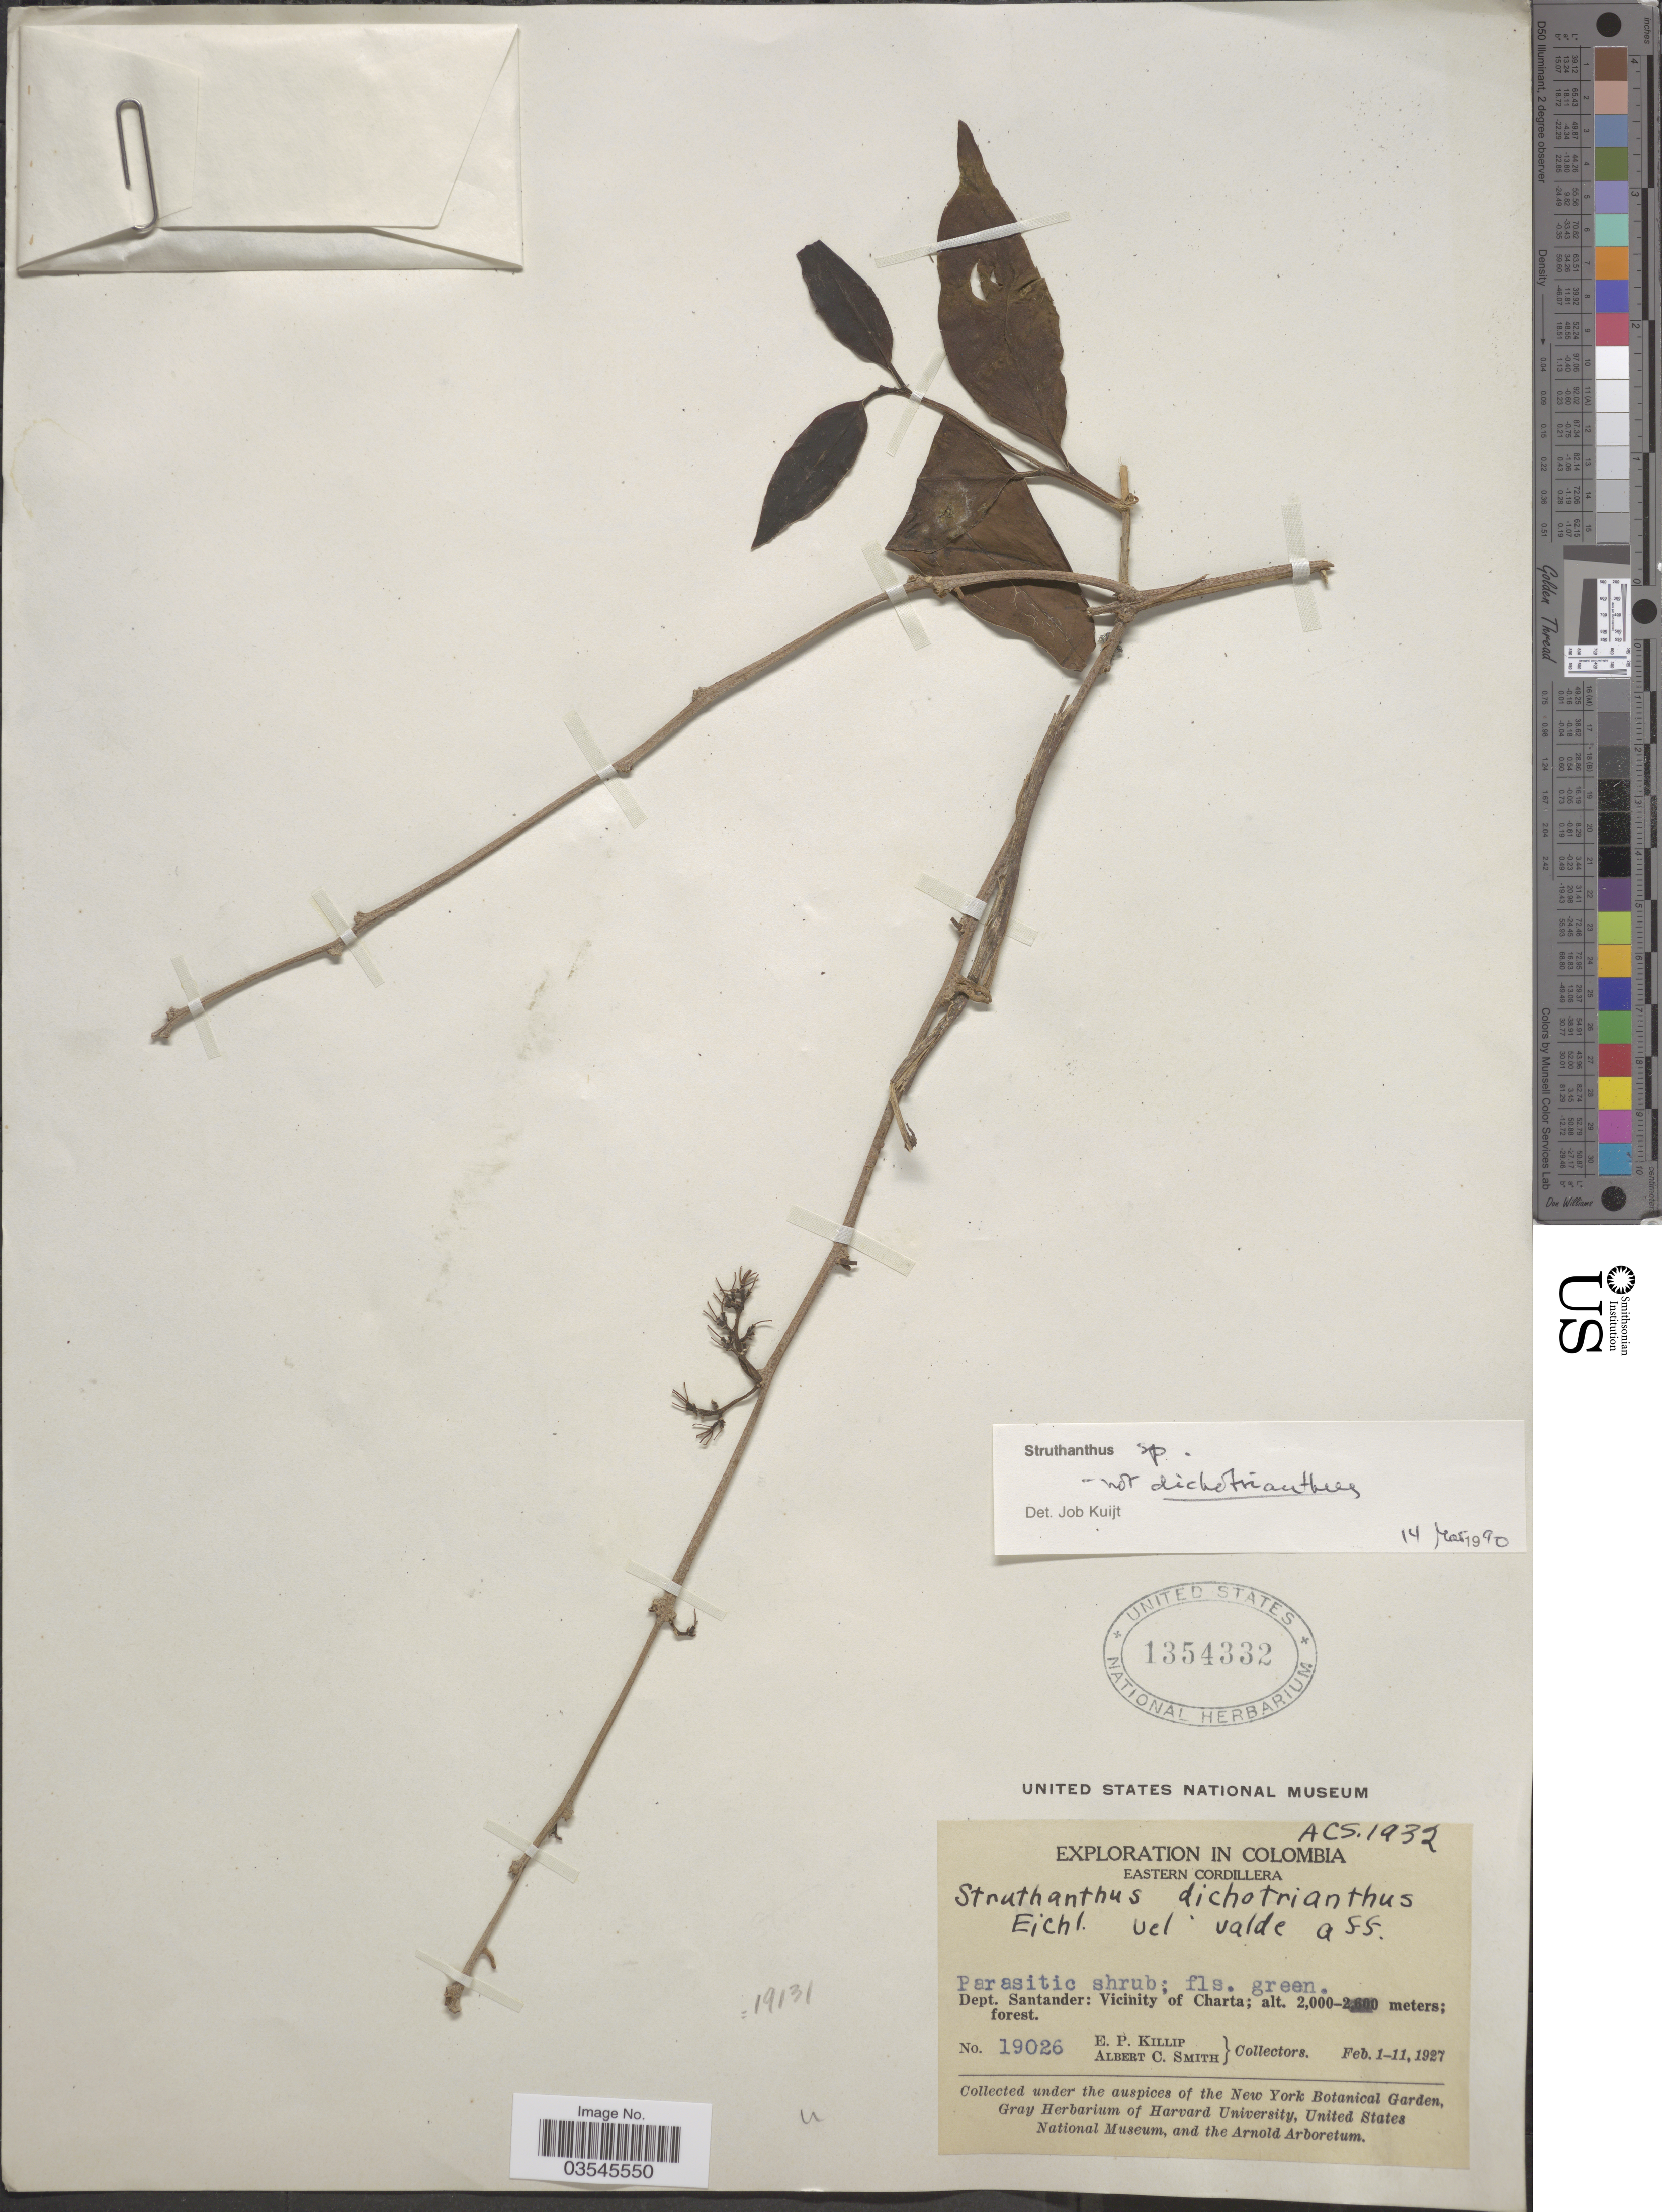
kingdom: Plantae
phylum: Tracheophyta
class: Magnoliopsida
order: Santalales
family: Loranthaceae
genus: Struthanthus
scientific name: Struthanthus sp.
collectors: E. P. Killip & A. C. Smith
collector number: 19026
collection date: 1927-02-01/1927-02-11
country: Colombia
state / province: Santander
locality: Eastern Cordillera. Dept. Santander; Vicinity of Charta.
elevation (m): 2000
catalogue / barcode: US 1354332